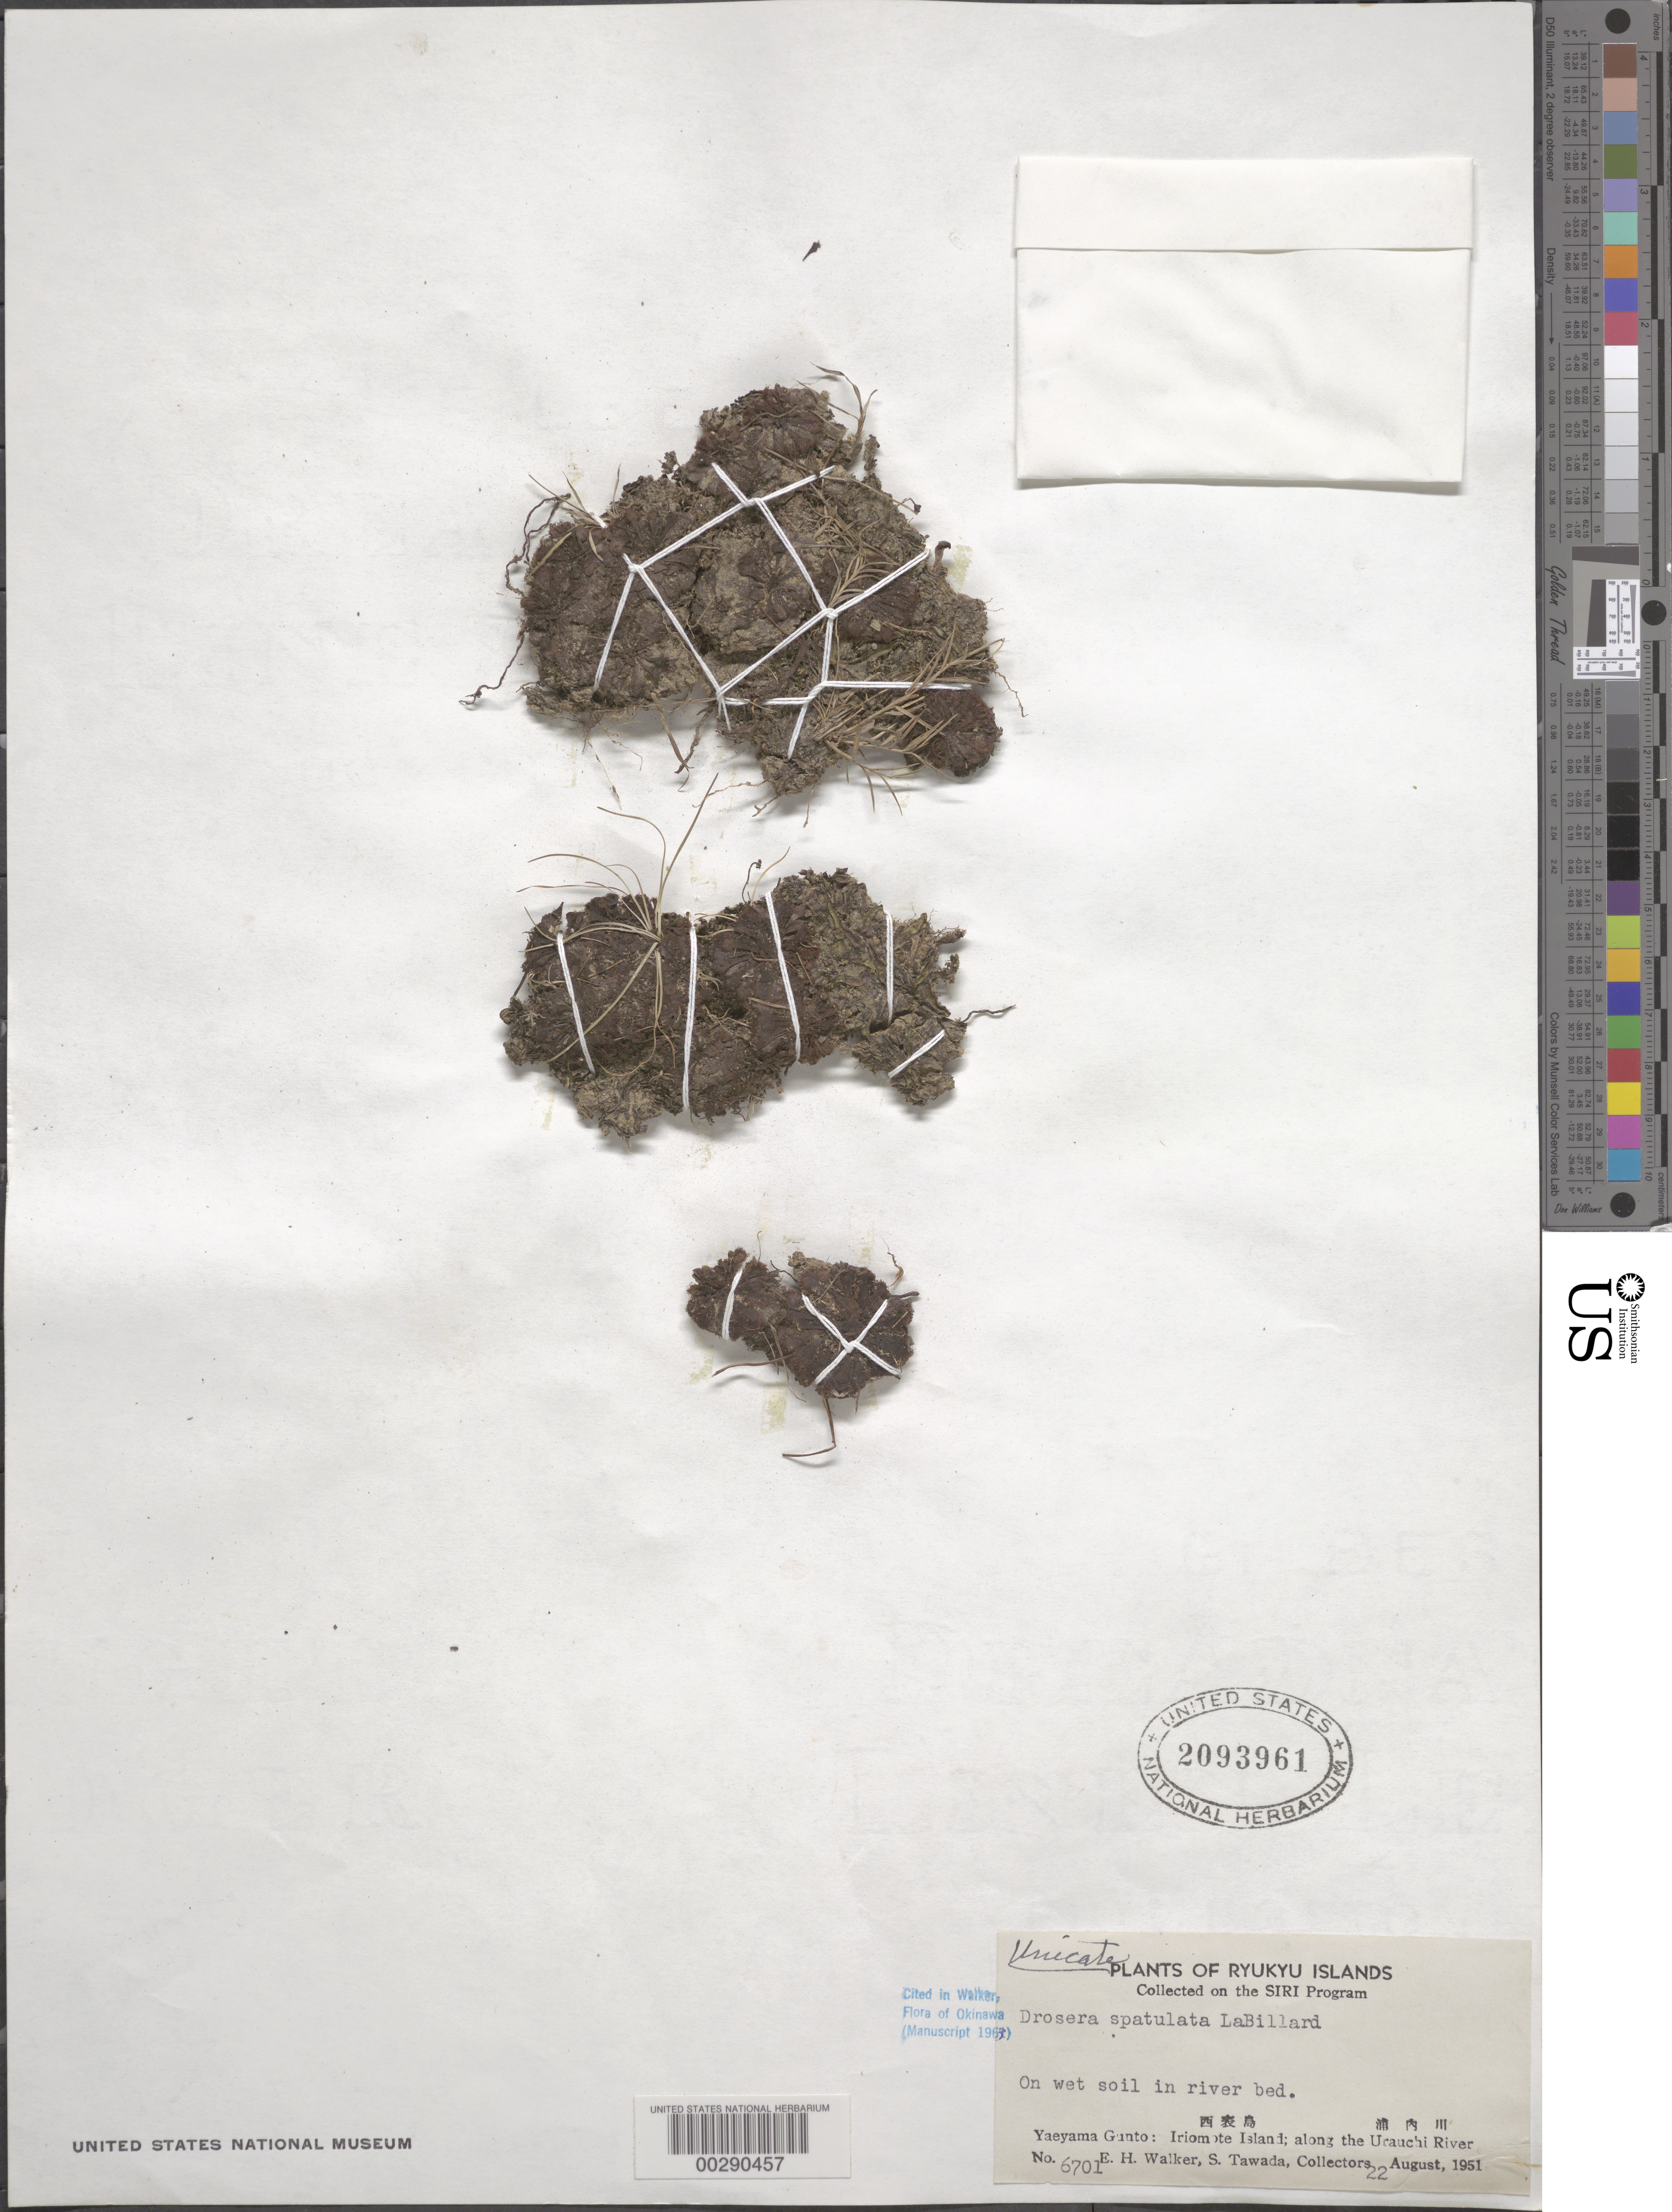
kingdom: Plantae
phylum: Tracheophyta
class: Magnoliopsida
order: Caryophyllales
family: Droseraceae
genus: Drosera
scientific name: Drosera spathulata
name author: Labill.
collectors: E. H. Walker & S. Tawada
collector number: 6701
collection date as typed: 22 Aug 1951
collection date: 1951-08-22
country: Japan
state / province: Okinawa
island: Iriomote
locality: Yaeyama Gunto, along Urauchi River.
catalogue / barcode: US 2093961